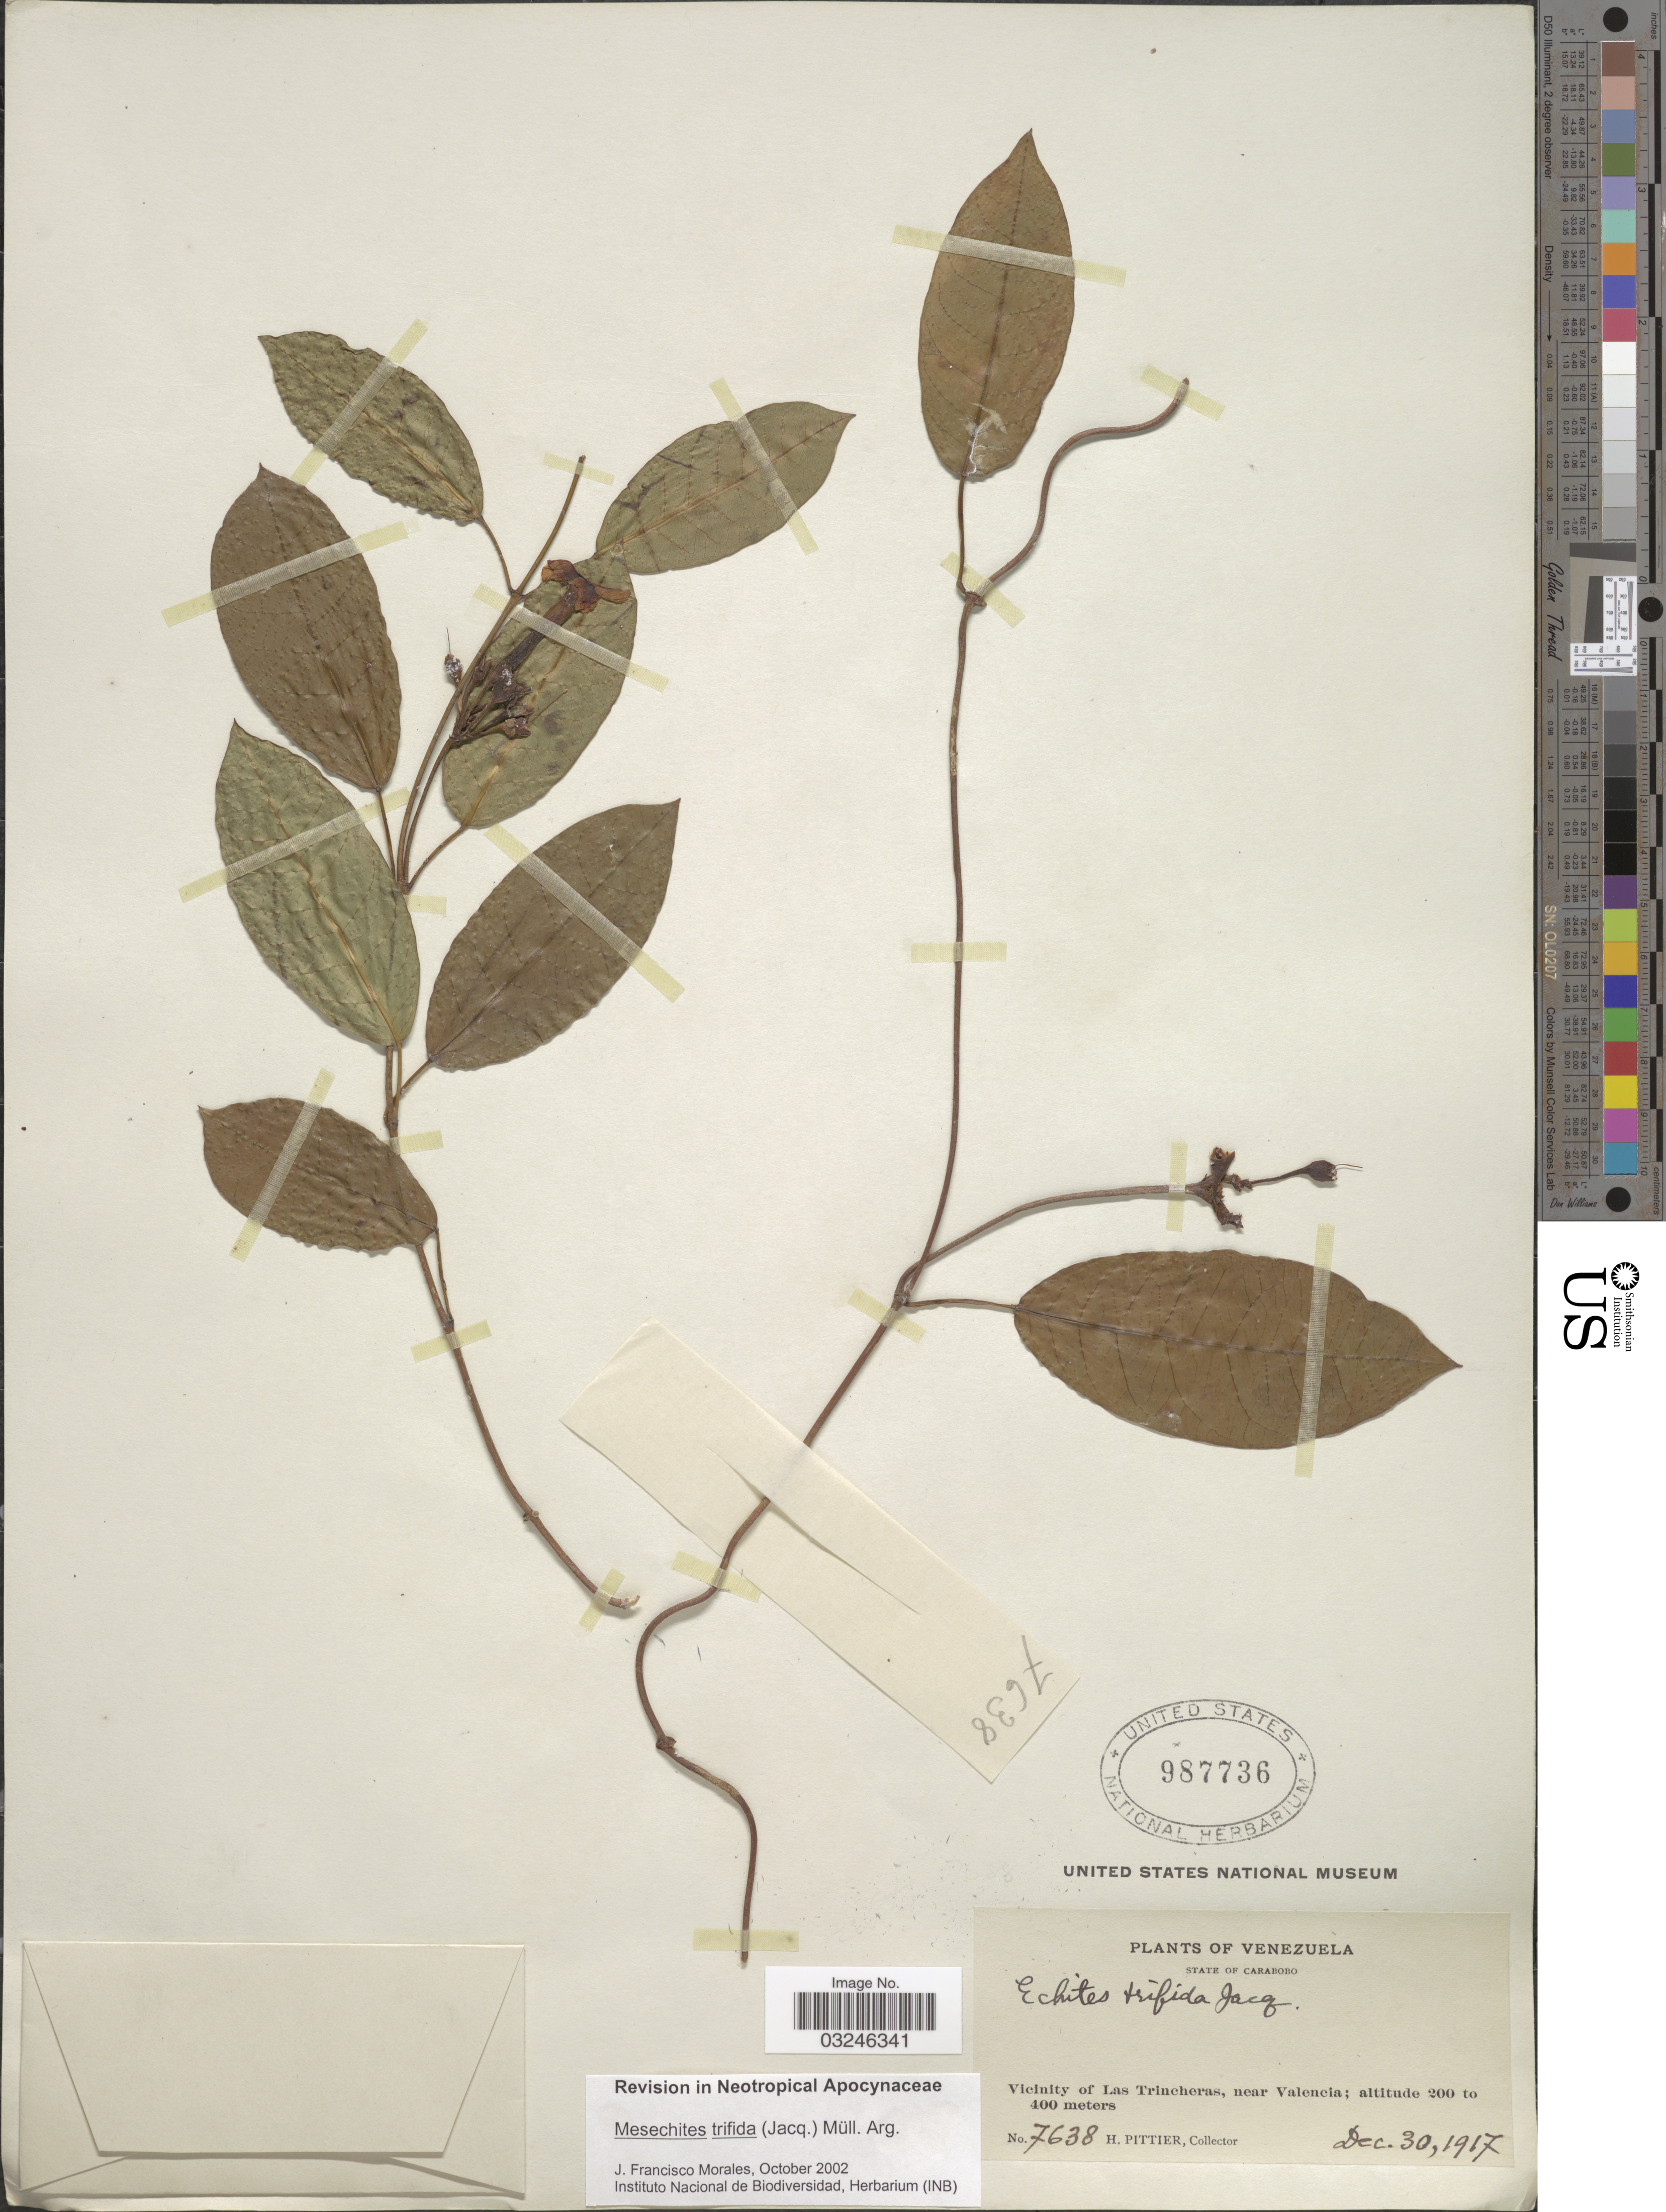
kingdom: Plantae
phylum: Tracheophyta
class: Magnoliopsida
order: Gentianales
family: Apocynaceae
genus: Mesechites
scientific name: Mesechites trifidus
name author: (Jacq.) Müll. Arg.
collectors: H. F. Pittier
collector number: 7638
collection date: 1917-12-30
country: Venezuela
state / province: Carabobo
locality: Vicinity of Las Trincheras, near Valencia.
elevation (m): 200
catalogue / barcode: US 987736